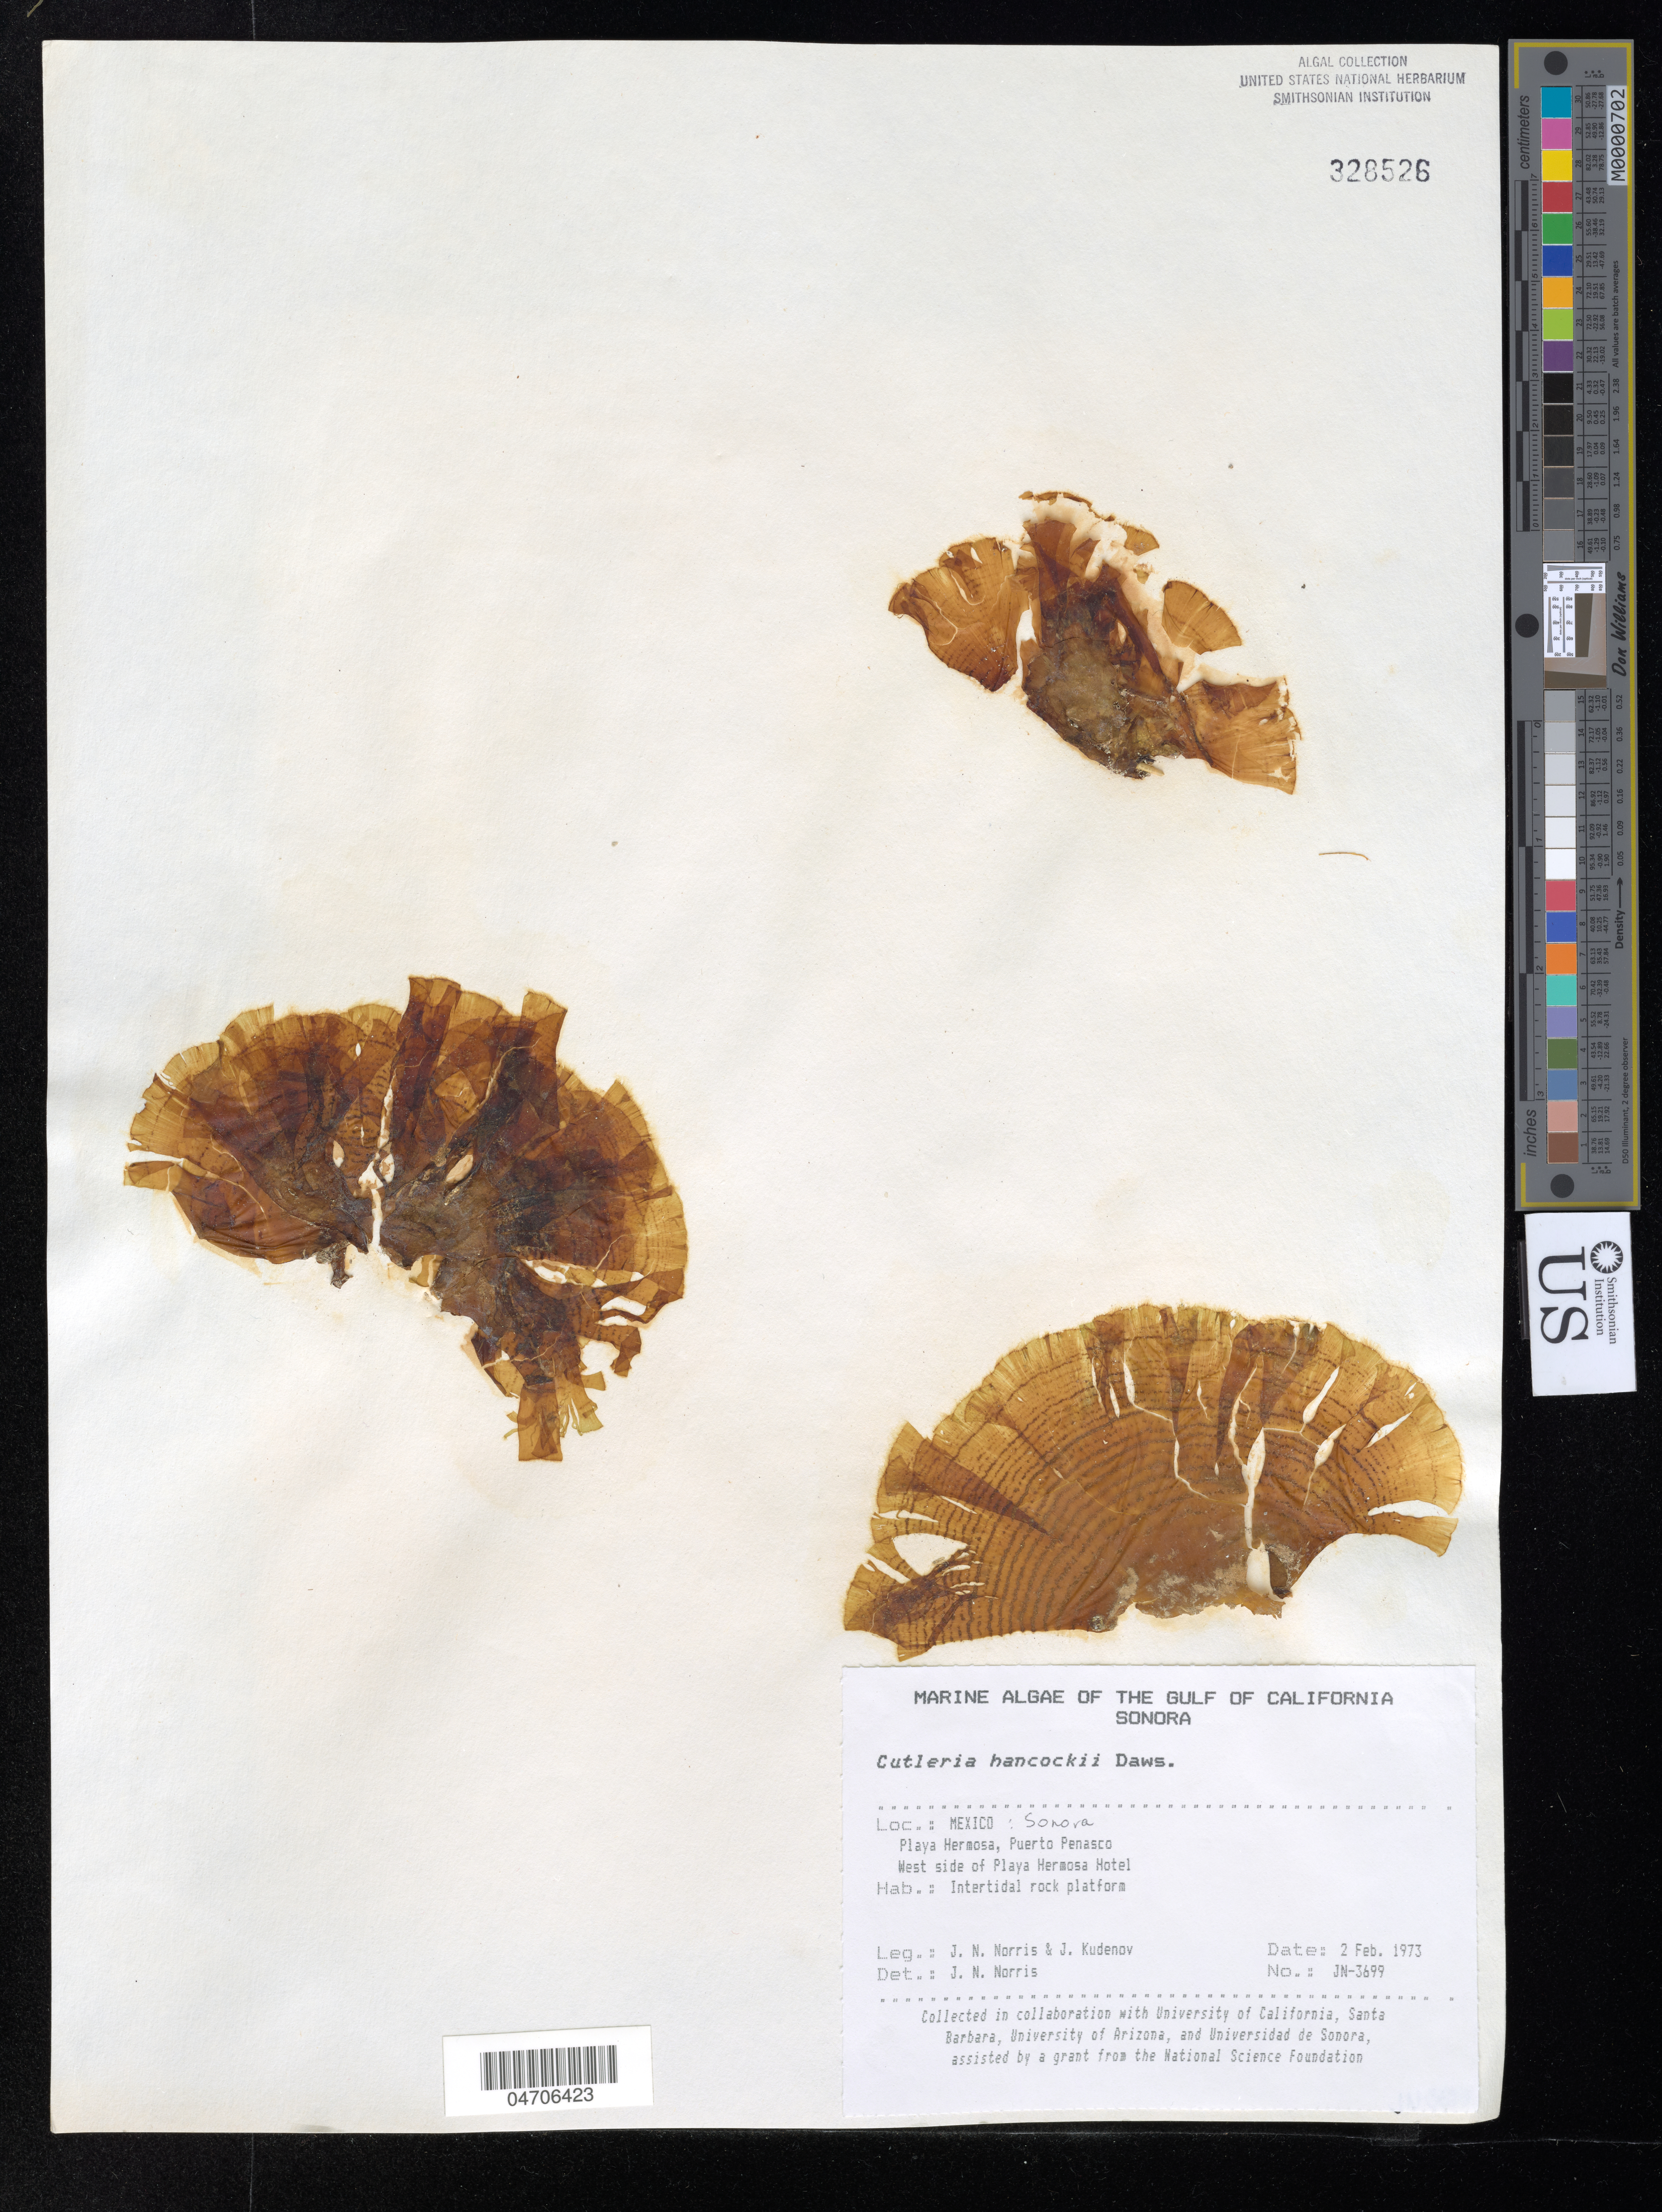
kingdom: Chromista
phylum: Ochrophyta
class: Phaeophyceae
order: Cutleriales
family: Cutleriaceae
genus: Cutleria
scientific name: Cutleria hancockii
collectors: J. Norris & J. Kudenov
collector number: JN-3699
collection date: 1973-02-02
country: Mexico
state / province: Sonora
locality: The Gulf of California. Playa Hermosa, Puerto Penasco. West side of Playa Hermosa Hotel.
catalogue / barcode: US 328526